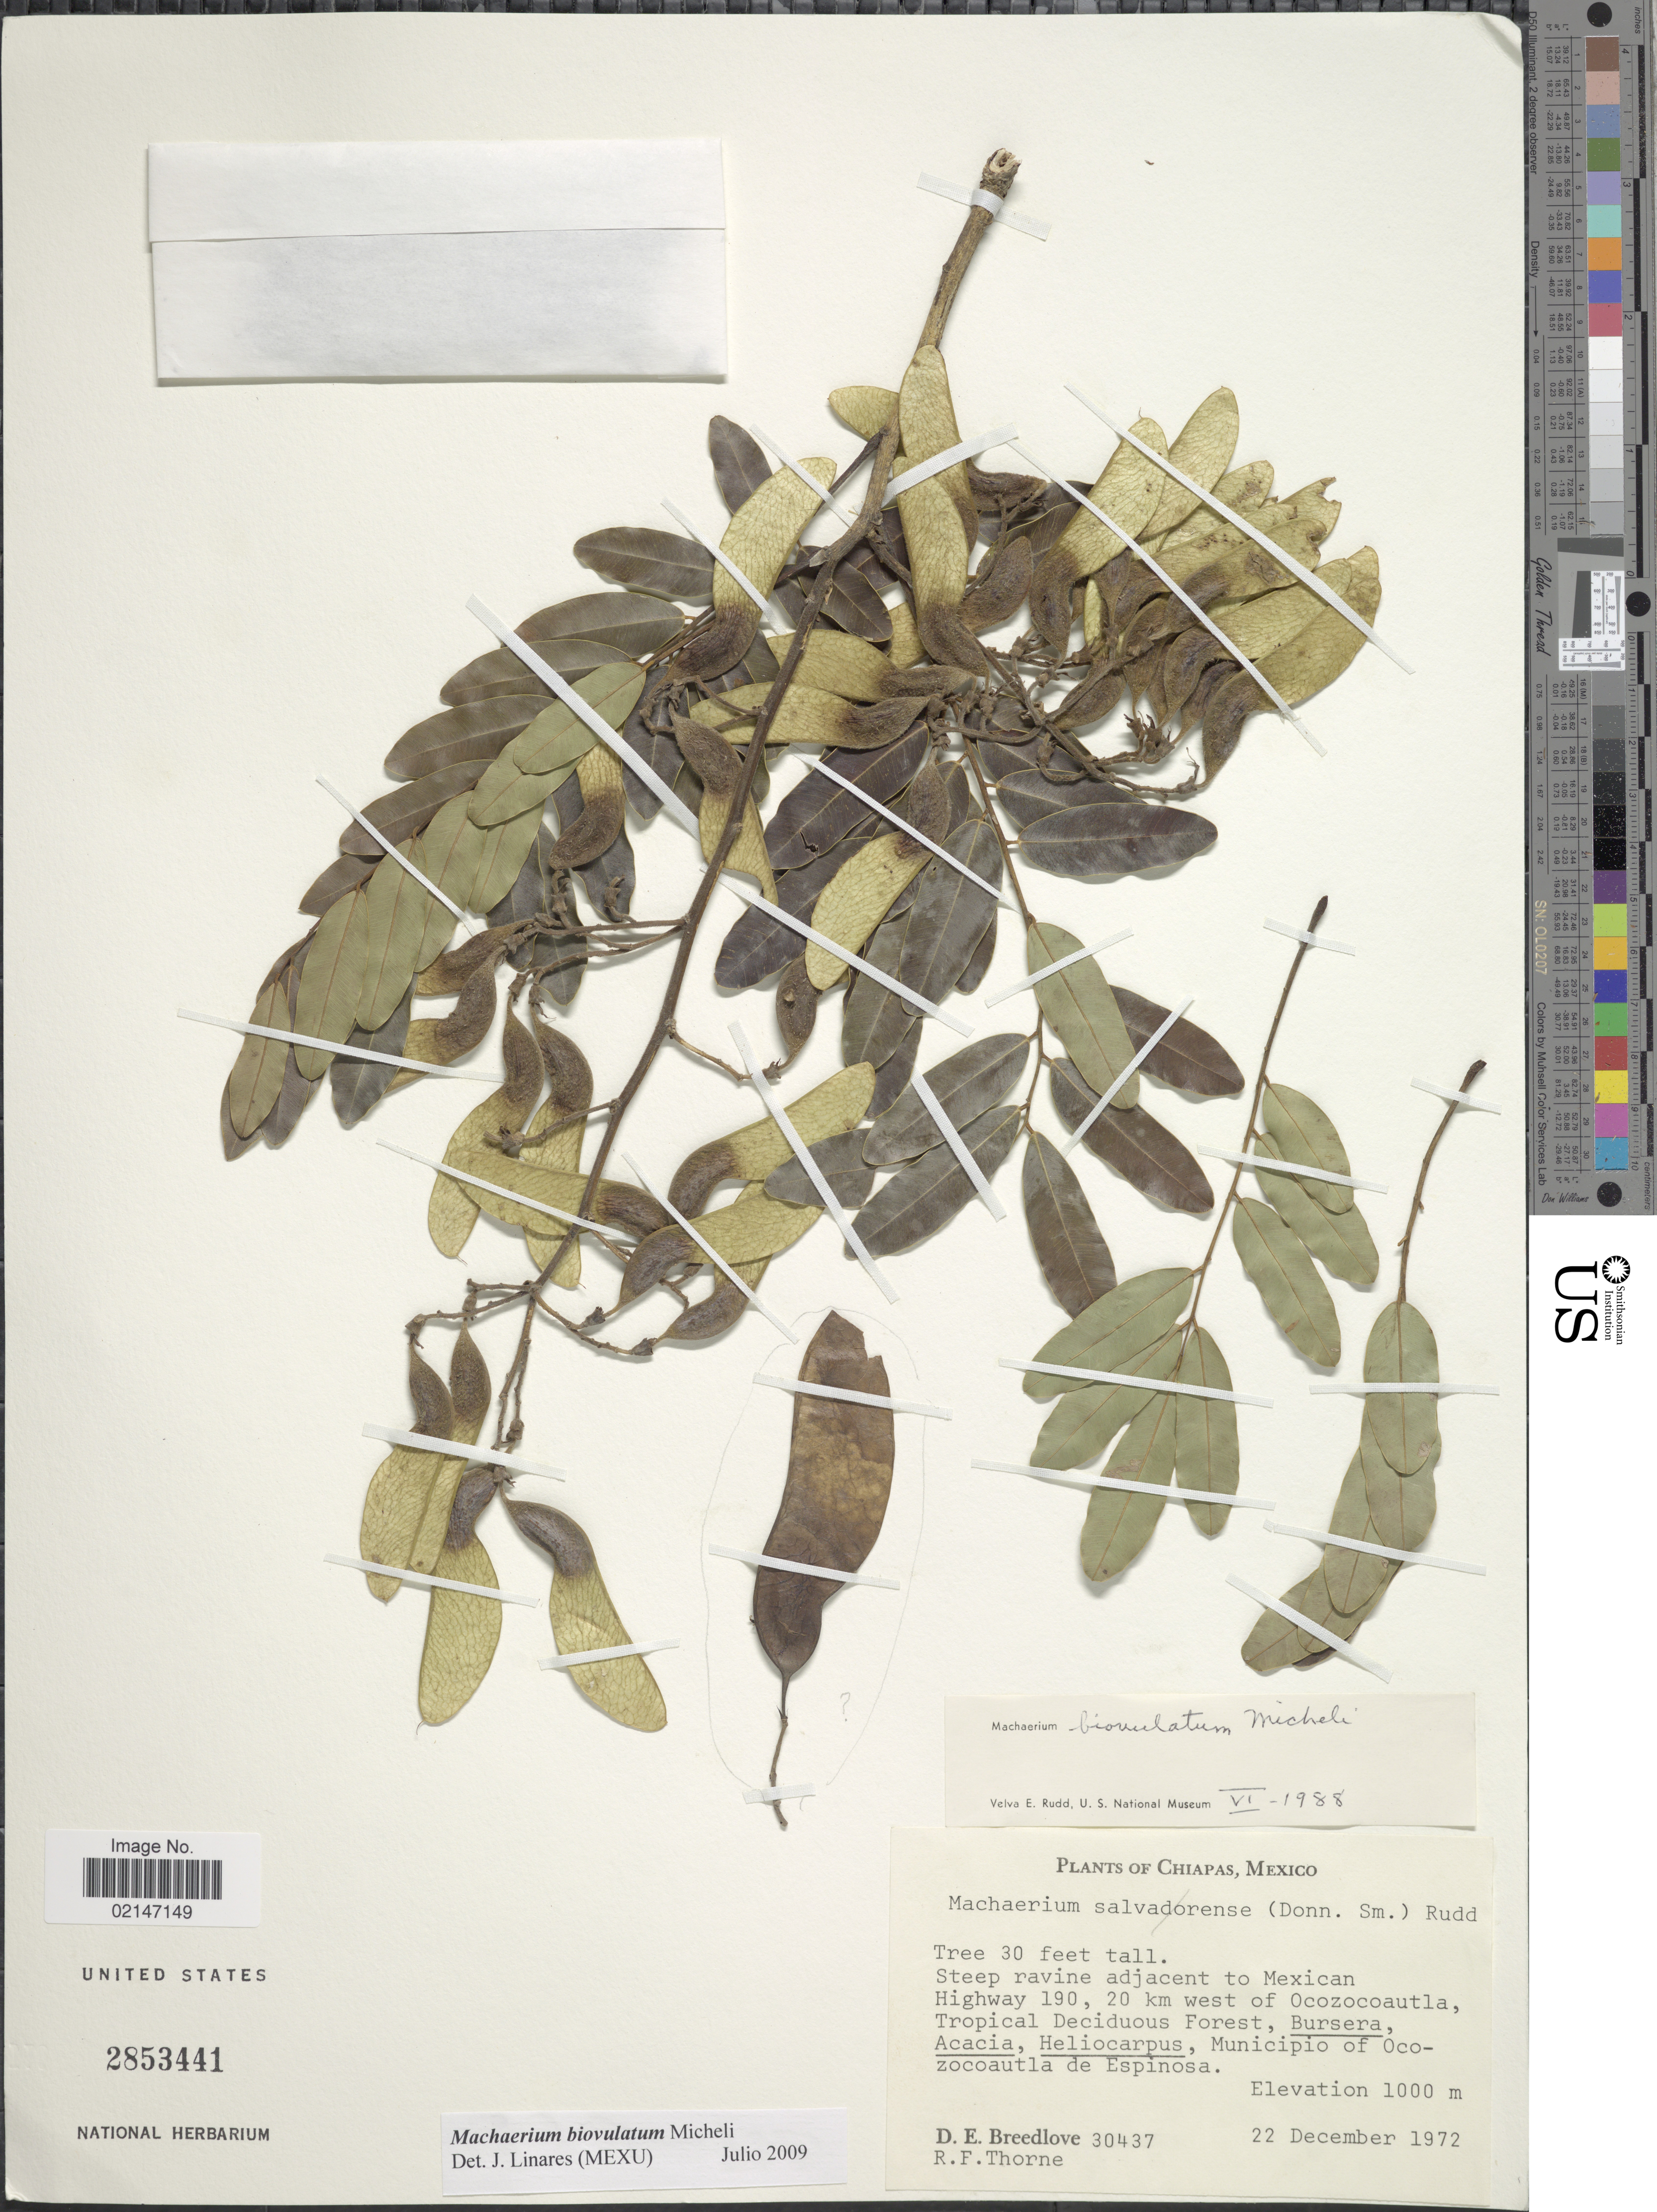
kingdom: Plantae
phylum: Tracheophyta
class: Magnoliopsida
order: Fabales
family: Fabaceae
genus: Machaerium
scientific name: Machaerium biovulatum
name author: Micheli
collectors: D. E. Breedlove & R. F. Thorne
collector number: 30437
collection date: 1972-12-22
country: Mexico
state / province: Chiapas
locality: Steep ravine adjacent to Mexican Highway 190, 20 km west of Ocozocoautla, Tropical Deciduous Forest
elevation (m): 1000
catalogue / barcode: US 2853441